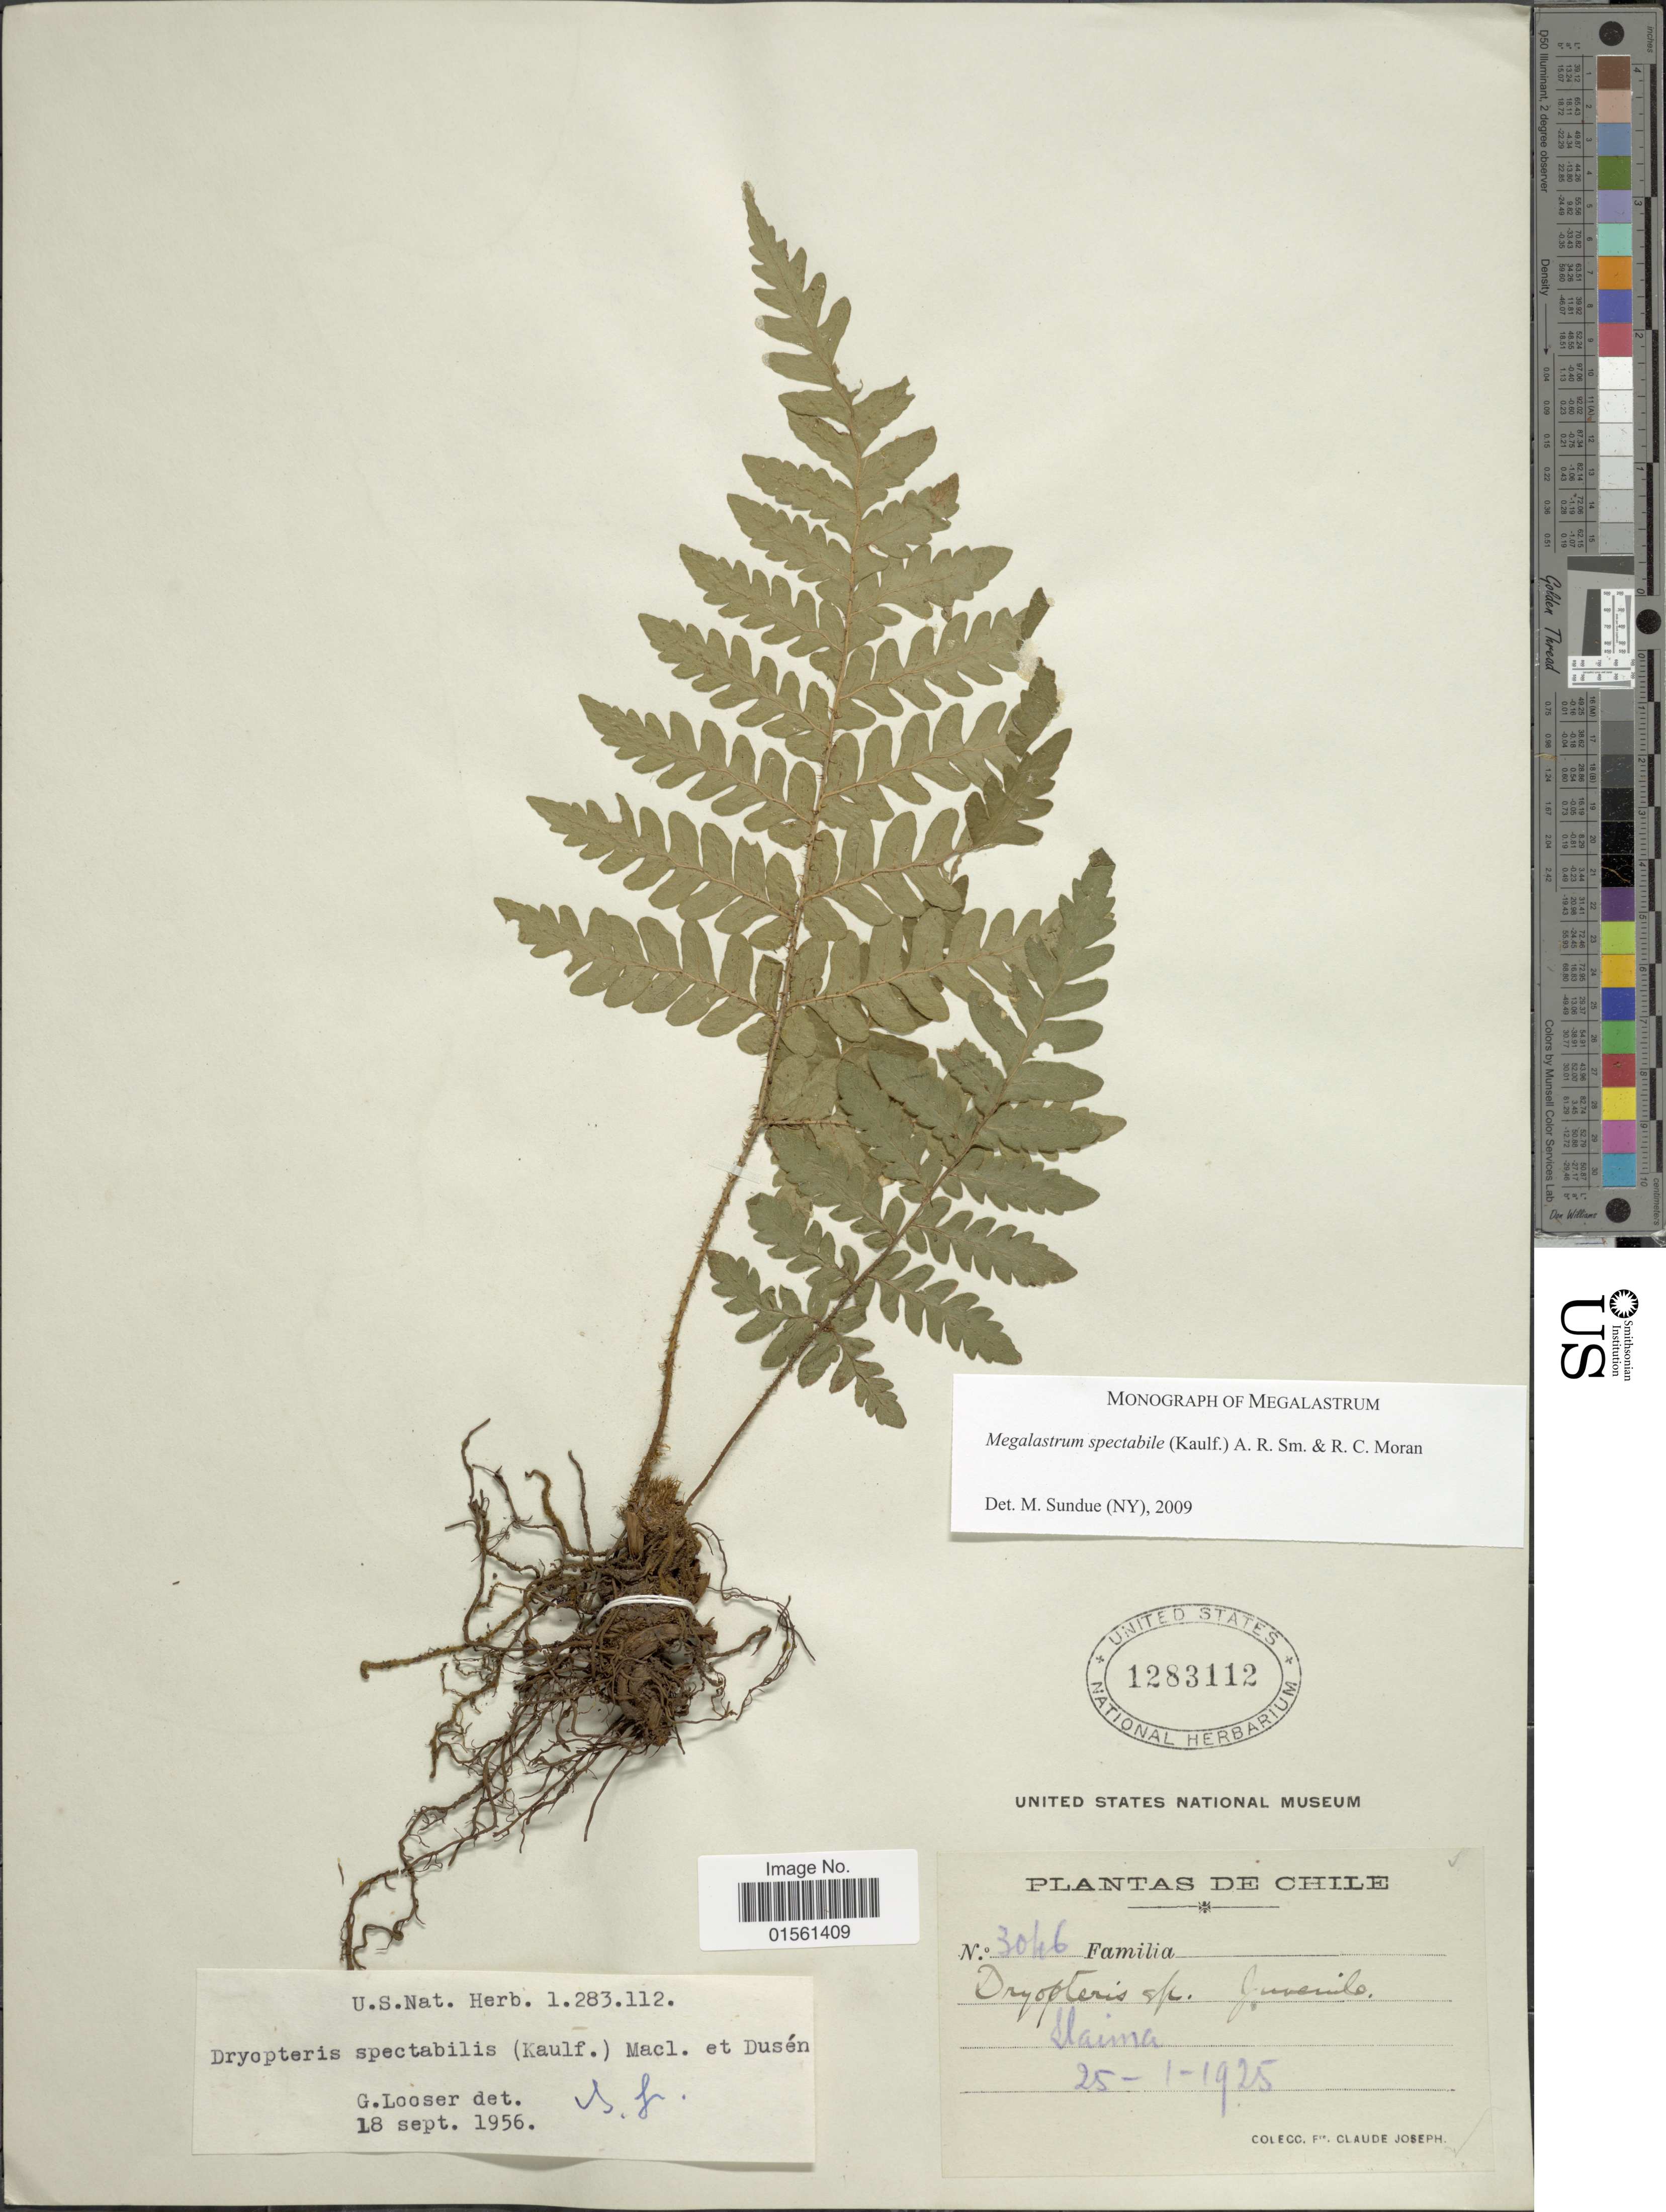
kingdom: Plantae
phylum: Tracheophyta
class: Polypodiopsida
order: Polypodiales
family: Dryopteridaceae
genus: Megalastrum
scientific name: Megalastrum spectabile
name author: (Kaulf.) A.R. Sm. & R.C. Moran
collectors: Bro. Claude-Joseph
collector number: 3046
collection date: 1925-01-25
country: Chile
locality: Llaima.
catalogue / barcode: US 1283112